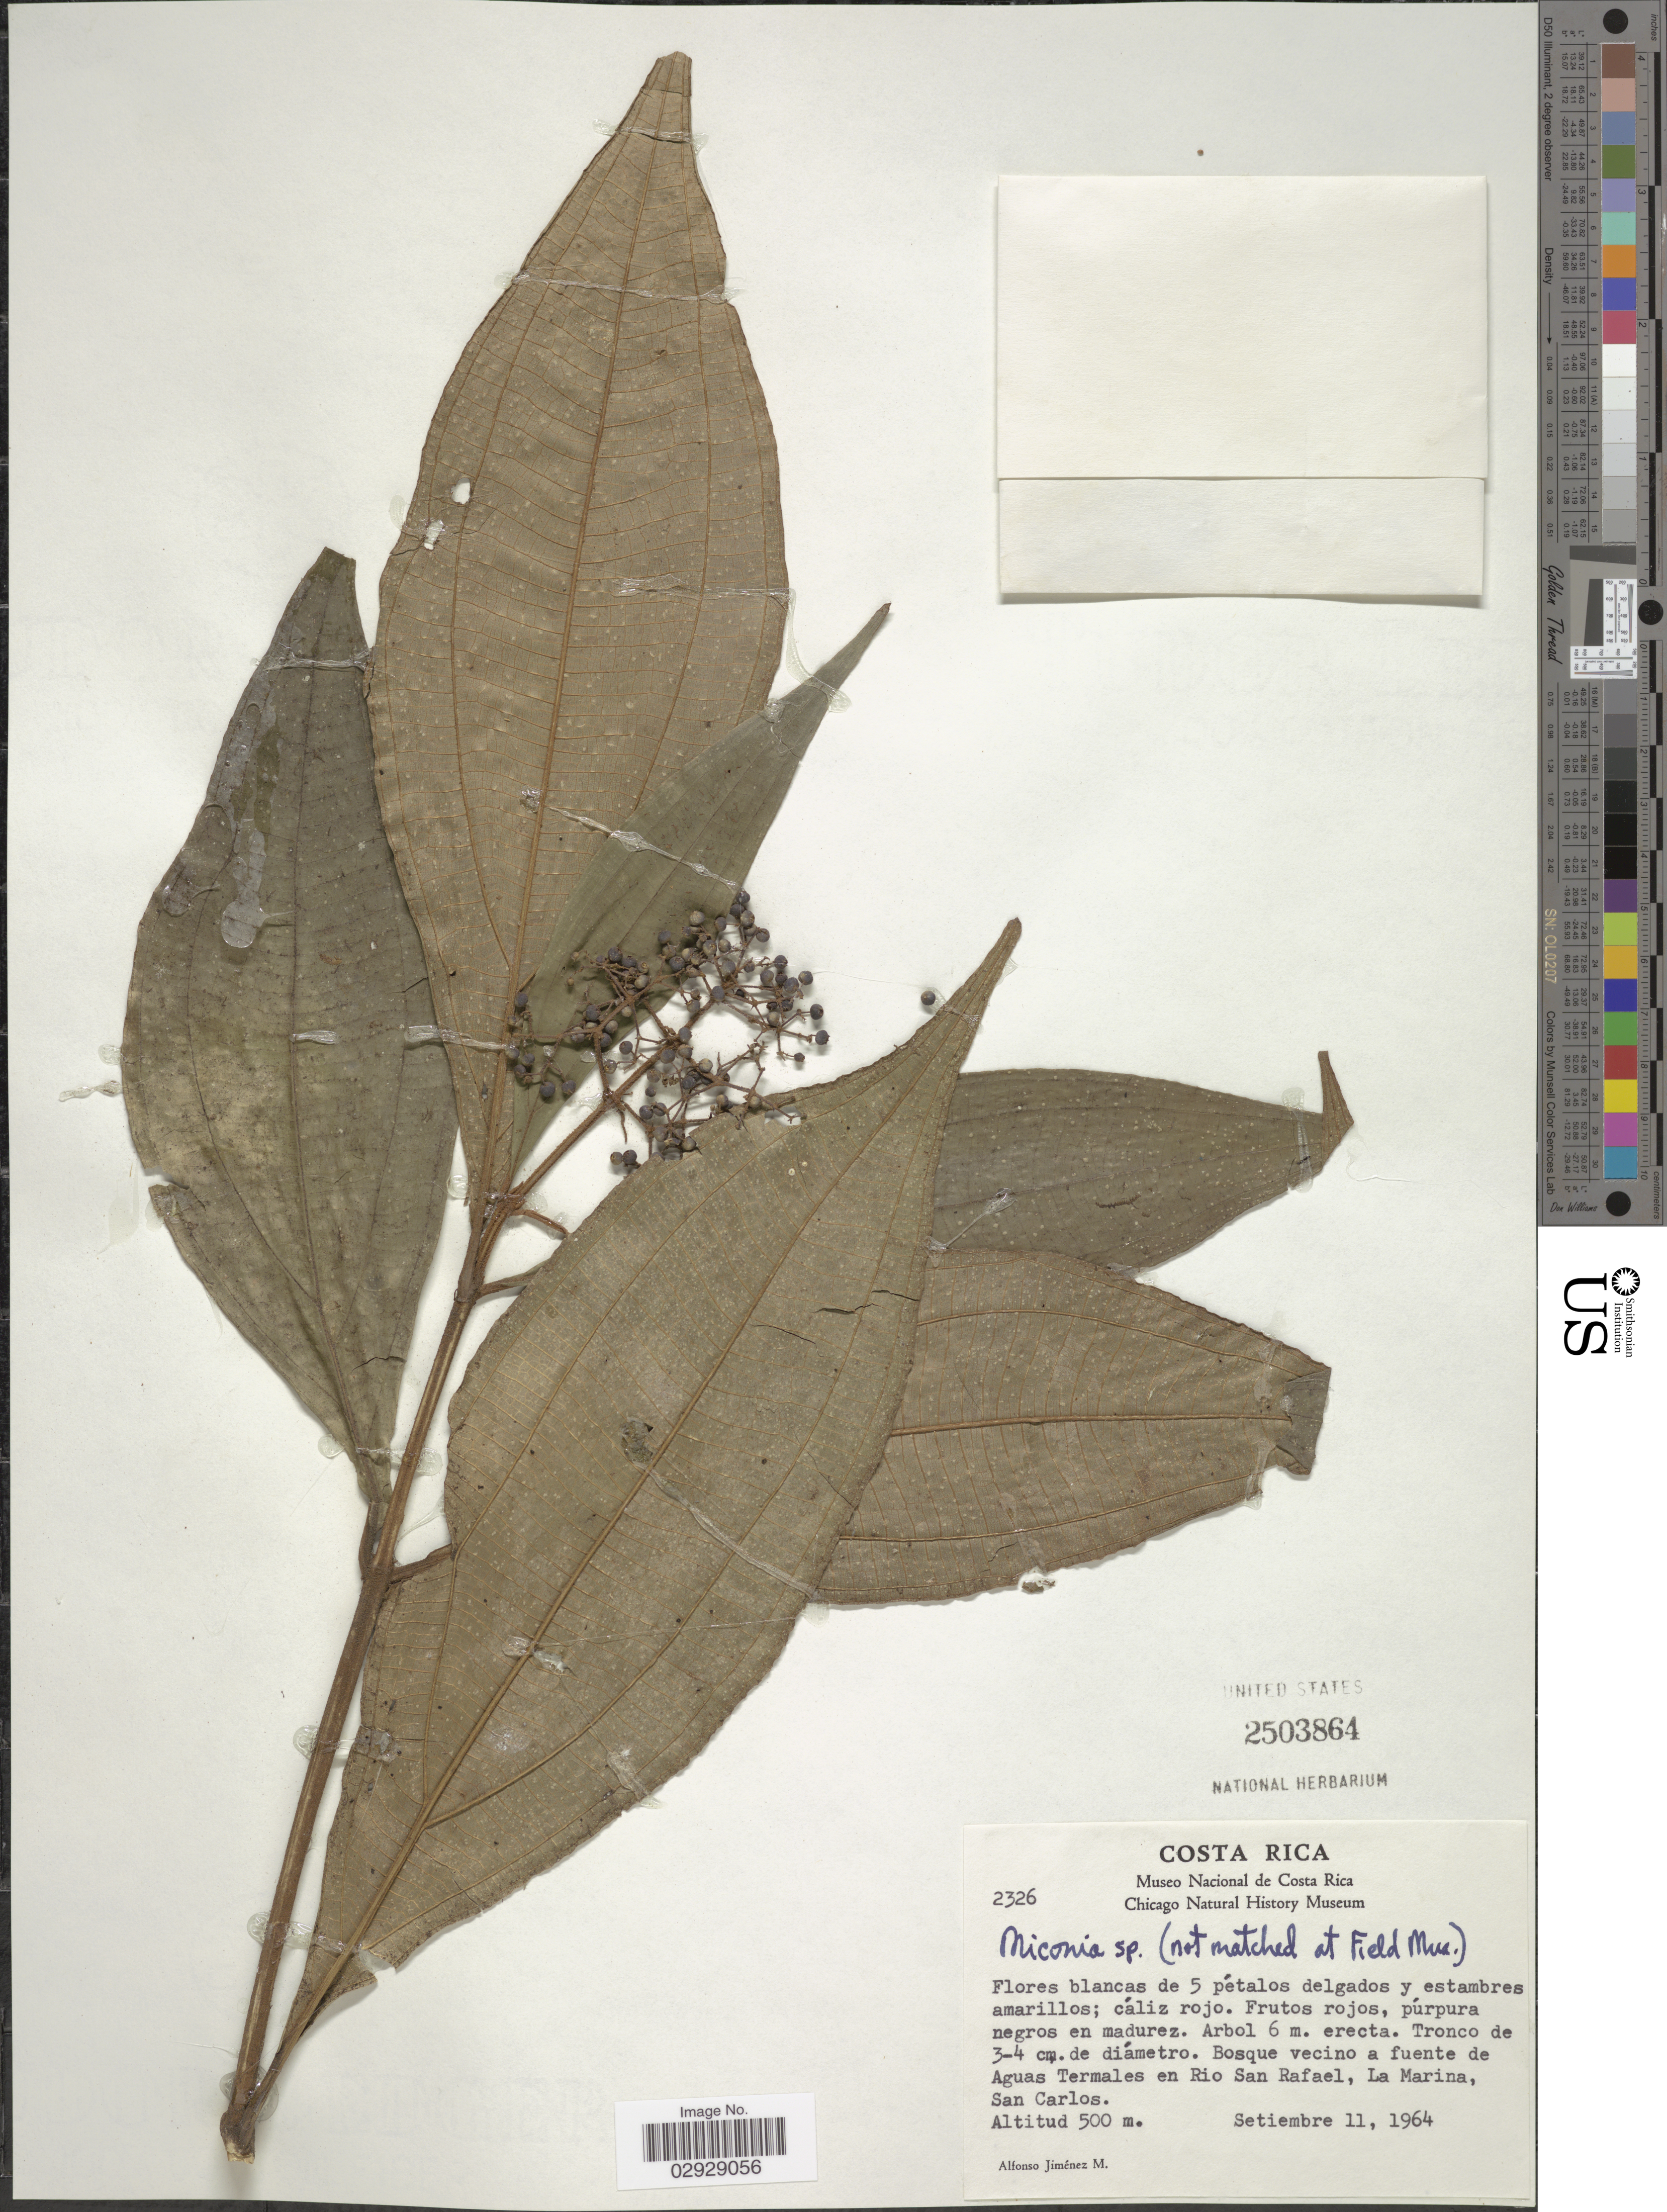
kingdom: Plantae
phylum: Tracheophyta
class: Magnoliopsida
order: Myrtales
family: Melastomataceae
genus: Leandra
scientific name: Leandra consimilis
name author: Gleason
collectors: A. Jimenez M.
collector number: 2326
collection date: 1964-09-11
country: Costa Rica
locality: Bosque vecino a fuente de Aguas Termales en Rio San Rafael, La Marina, San Carlos.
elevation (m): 500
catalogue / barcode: US 2503864